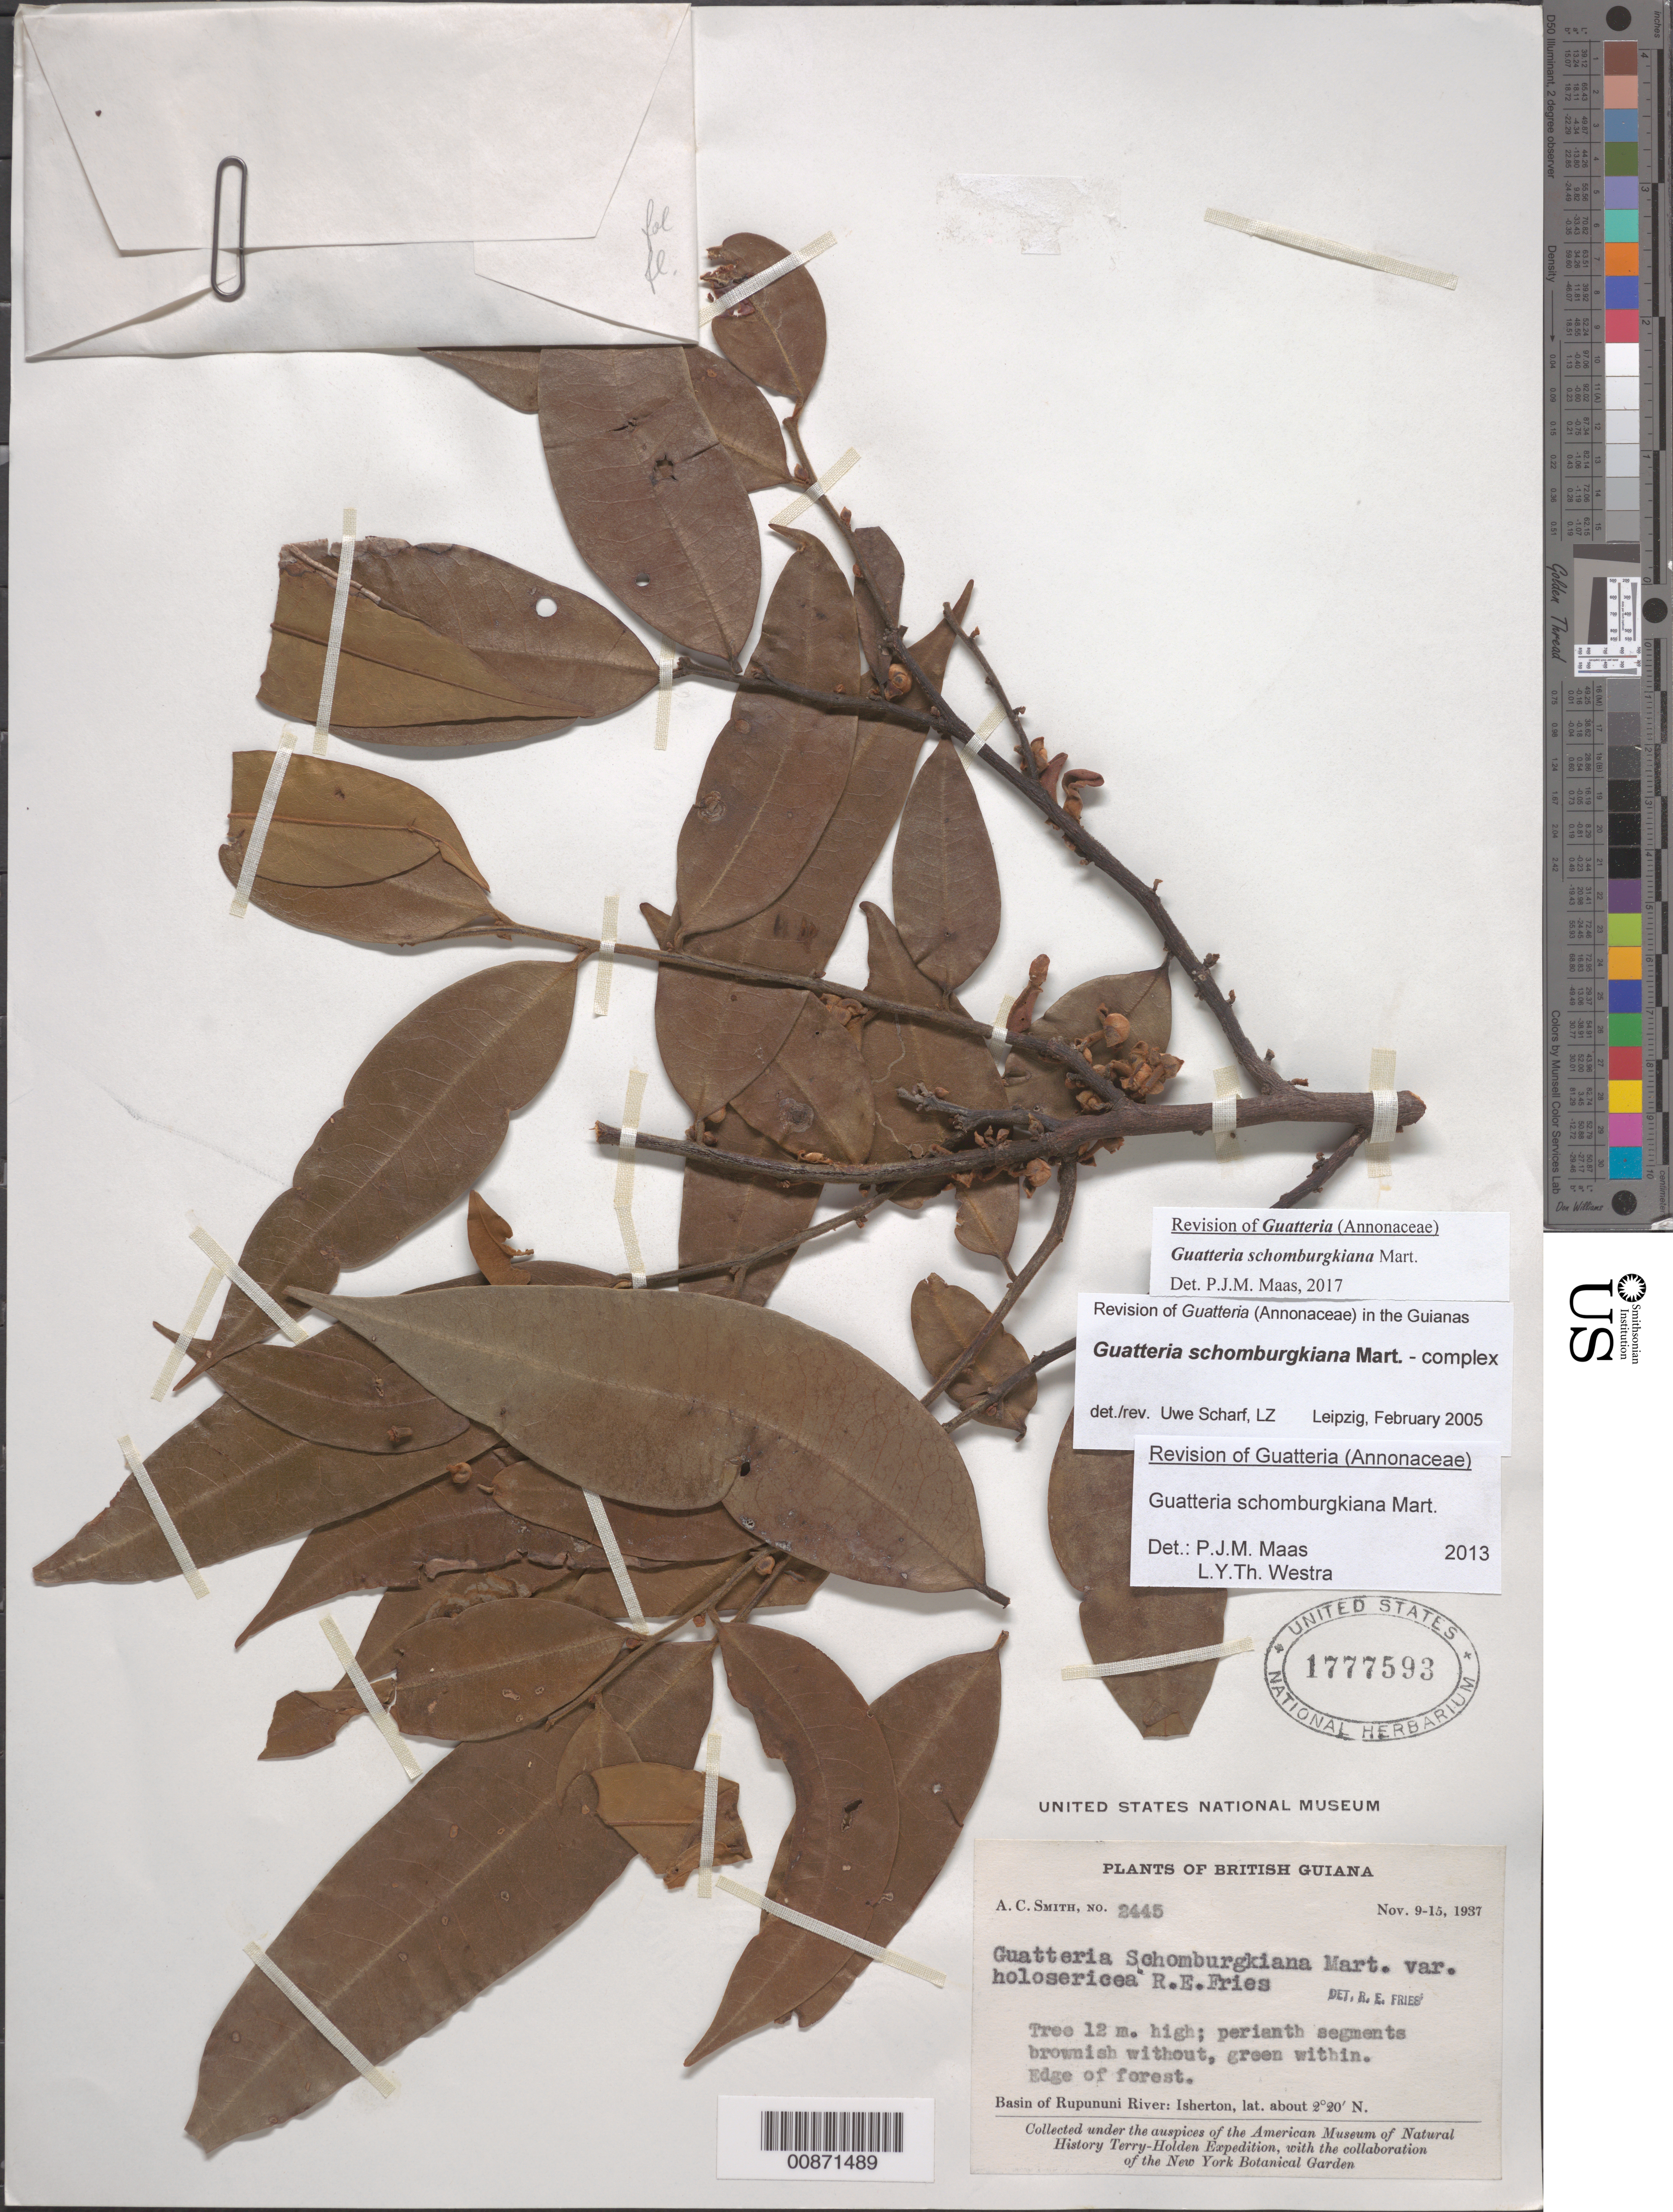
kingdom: Plantae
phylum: Tracheophyta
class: Magnoliopsida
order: Magnoliales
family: Annonaceae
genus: Guatteria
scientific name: Guatteria schomburgkiana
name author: Mart.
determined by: Maas, Paul J.; Maas, H.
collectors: A. C. Smith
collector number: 2445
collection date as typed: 9-Nov-37 to 15-Nov-37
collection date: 1937-11-09/1937-11-15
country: Guyana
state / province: U. Takutu-U. Essequibo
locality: Isherton, basin of Rupununi River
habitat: Edge of forest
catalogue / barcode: US 1777593